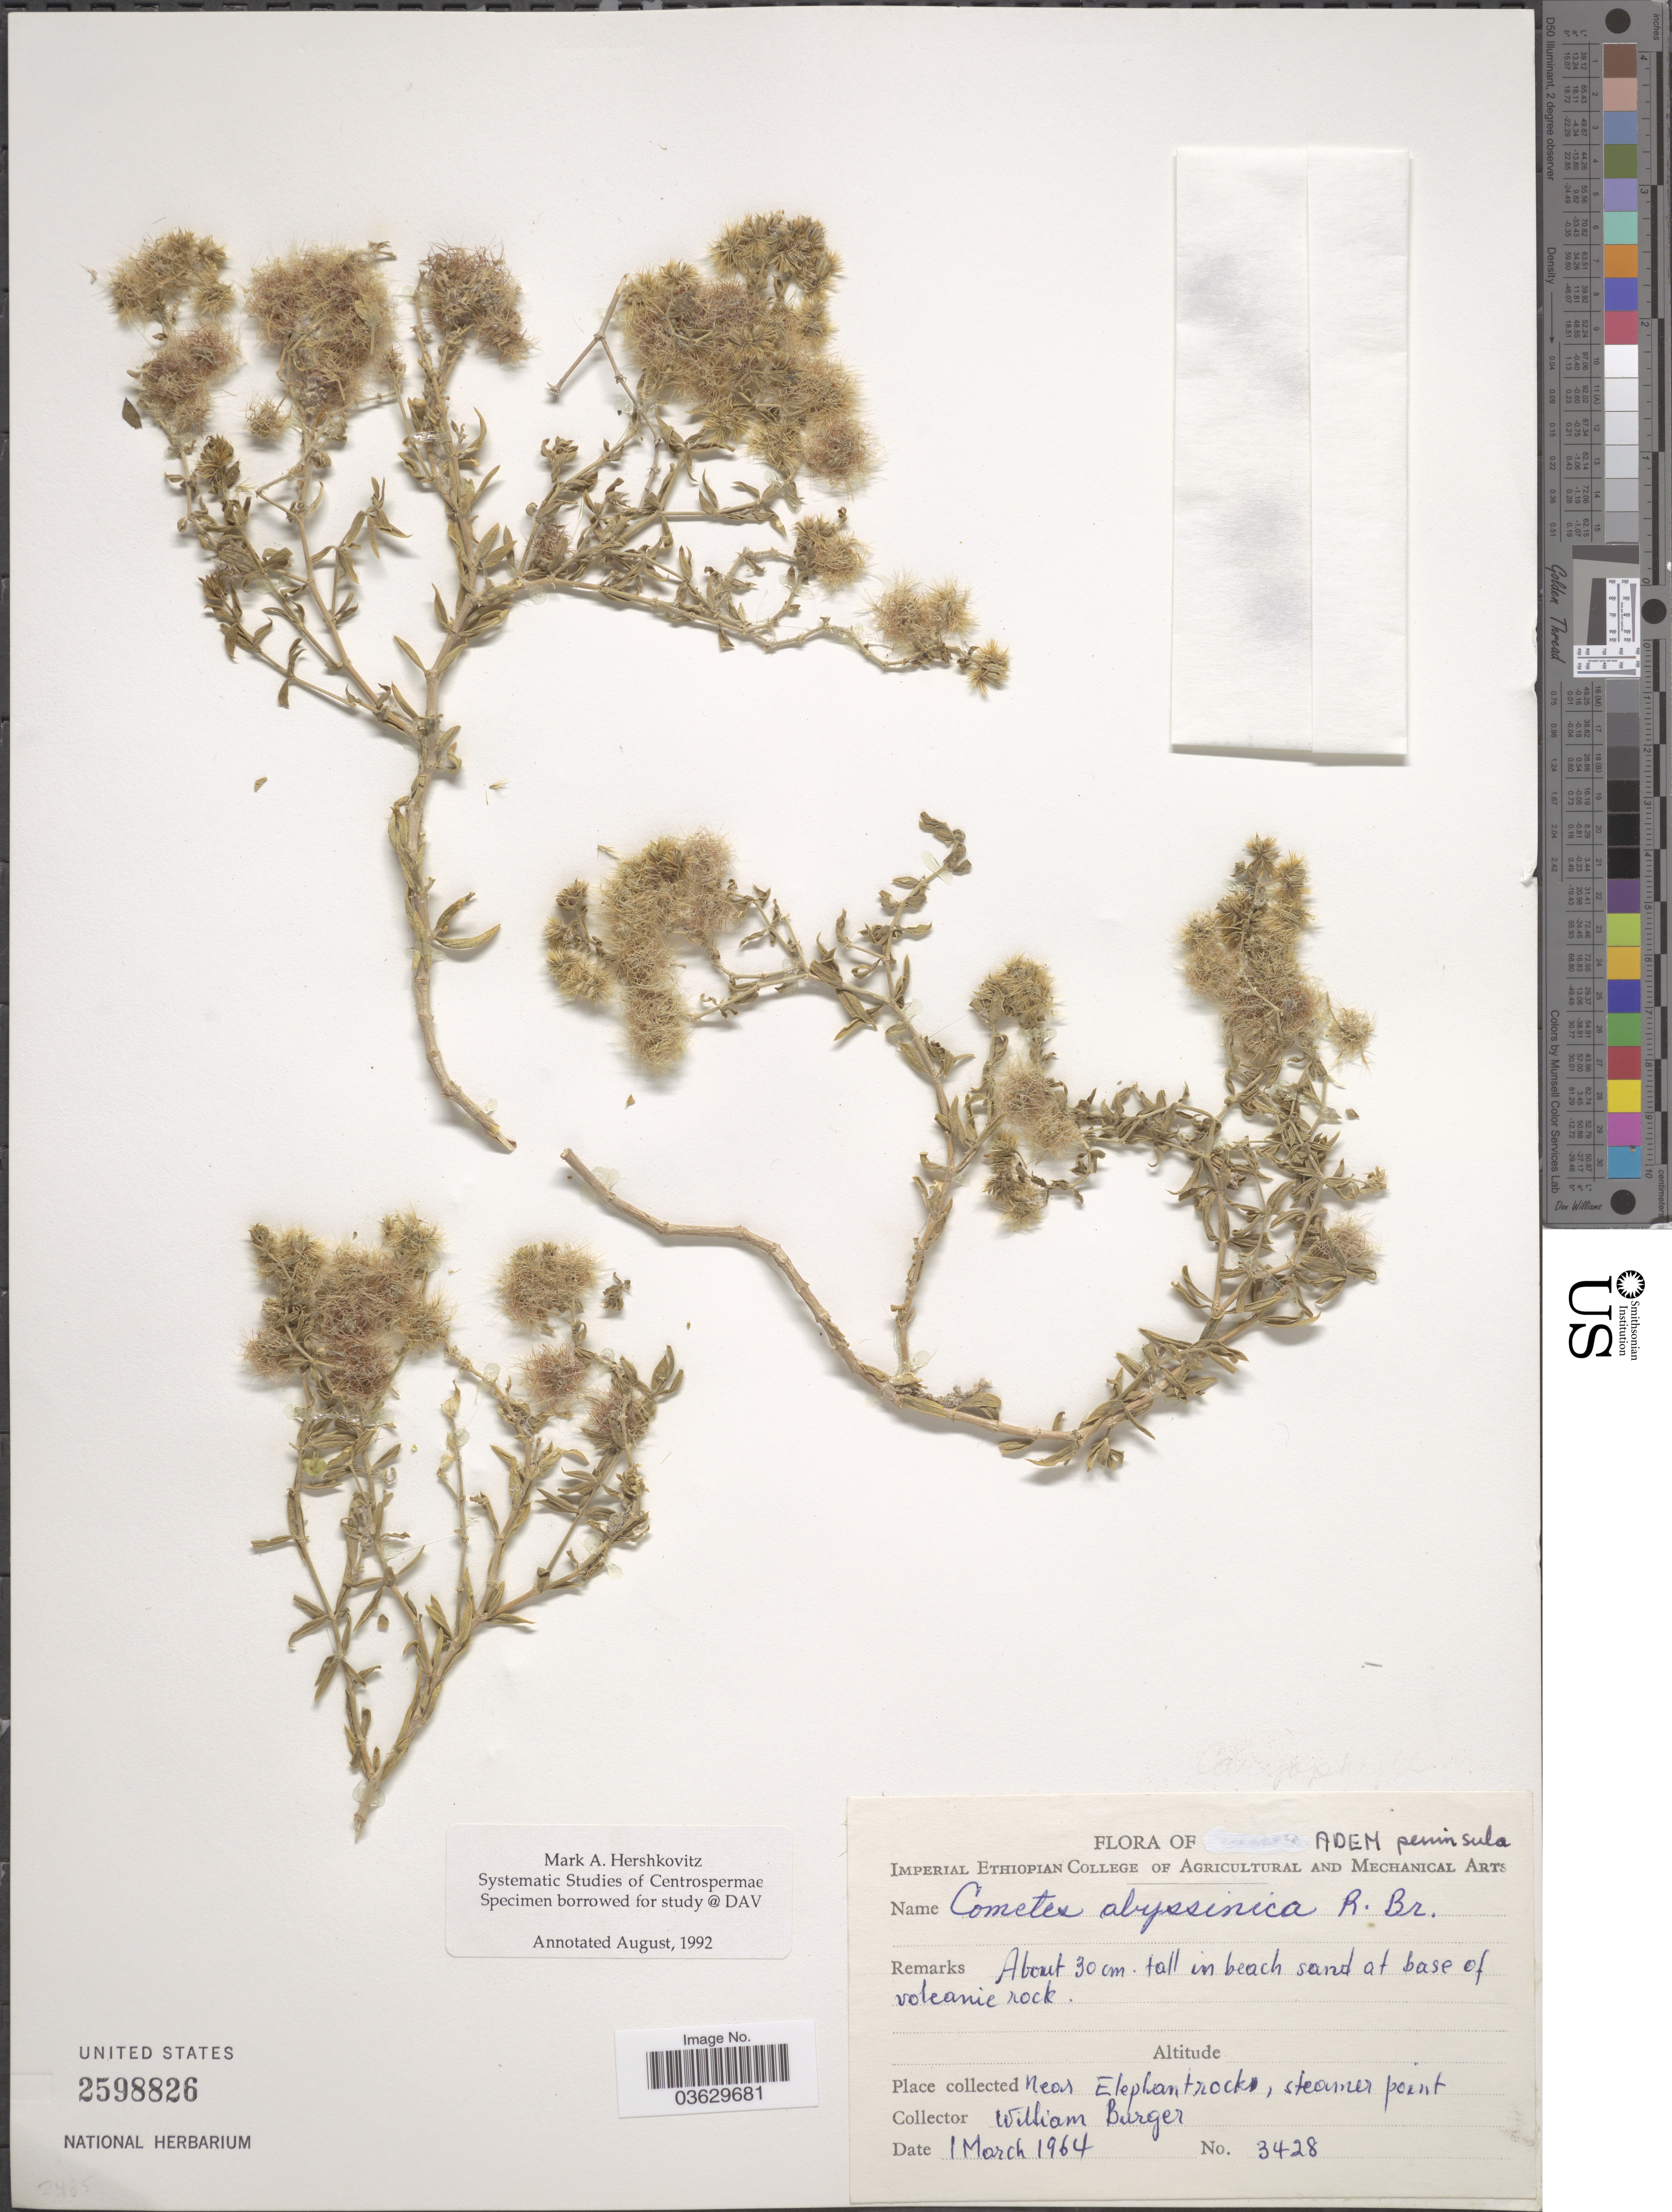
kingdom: Plantae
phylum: Tracheophyta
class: Magnoliopsida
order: Caryophyllales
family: Caryophyllaceae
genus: Cometes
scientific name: Cometes sp.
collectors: W. Buger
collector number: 3428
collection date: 1964-03-01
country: Ethiopia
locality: Adem peninsula. Near Elephant rocks, steamer point.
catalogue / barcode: US 2598826